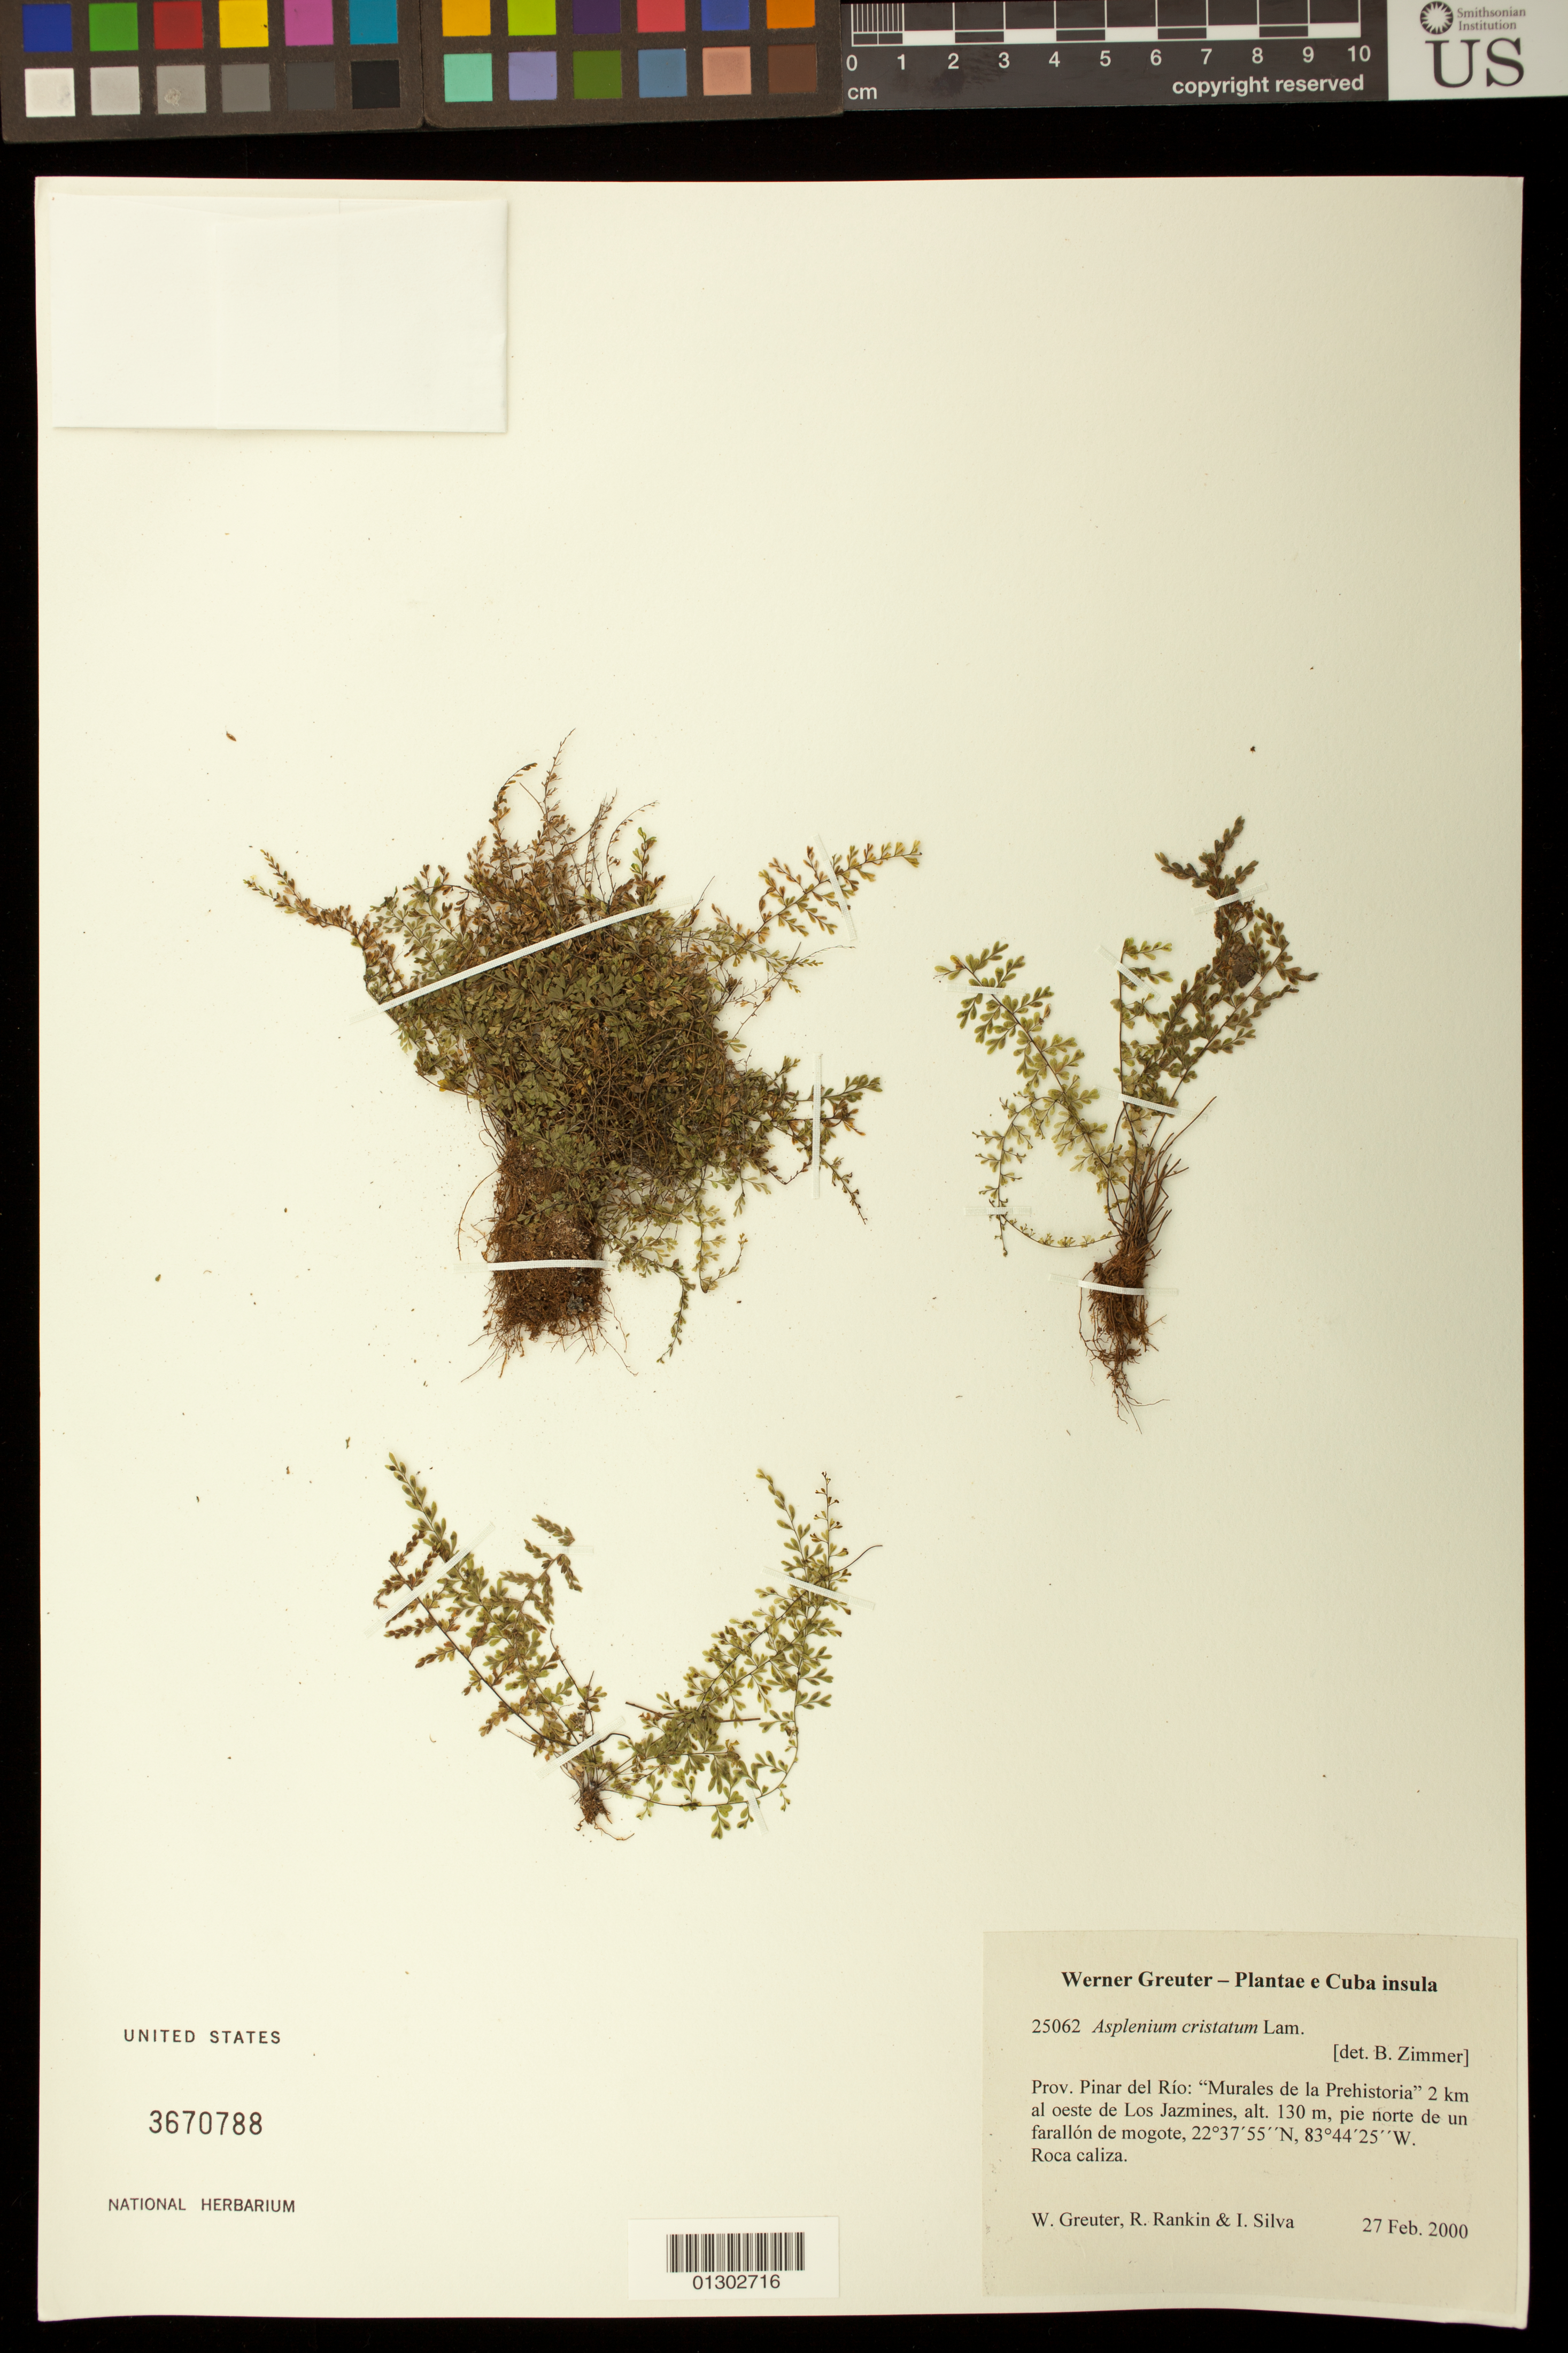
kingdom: Plantae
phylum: Tracheophyta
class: Polypodiopsida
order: Polypodiales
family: Aspleniaceae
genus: Asplenium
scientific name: Asplenium cristatum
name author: Lam.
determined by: Zimmer, B.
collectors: W. R. Greuter, R. Rankin Rodriguez & I. Silva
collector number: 25062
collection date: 2000-02-27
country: Cuba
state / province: Pinar del Rio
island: Cuba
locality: "Murales de la Prehistoria", 2 km al oeste de Los Jazmines. Pie norte de un farallón de mogote.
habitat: Roca caliza.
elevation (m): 130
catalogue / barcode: US 3670788